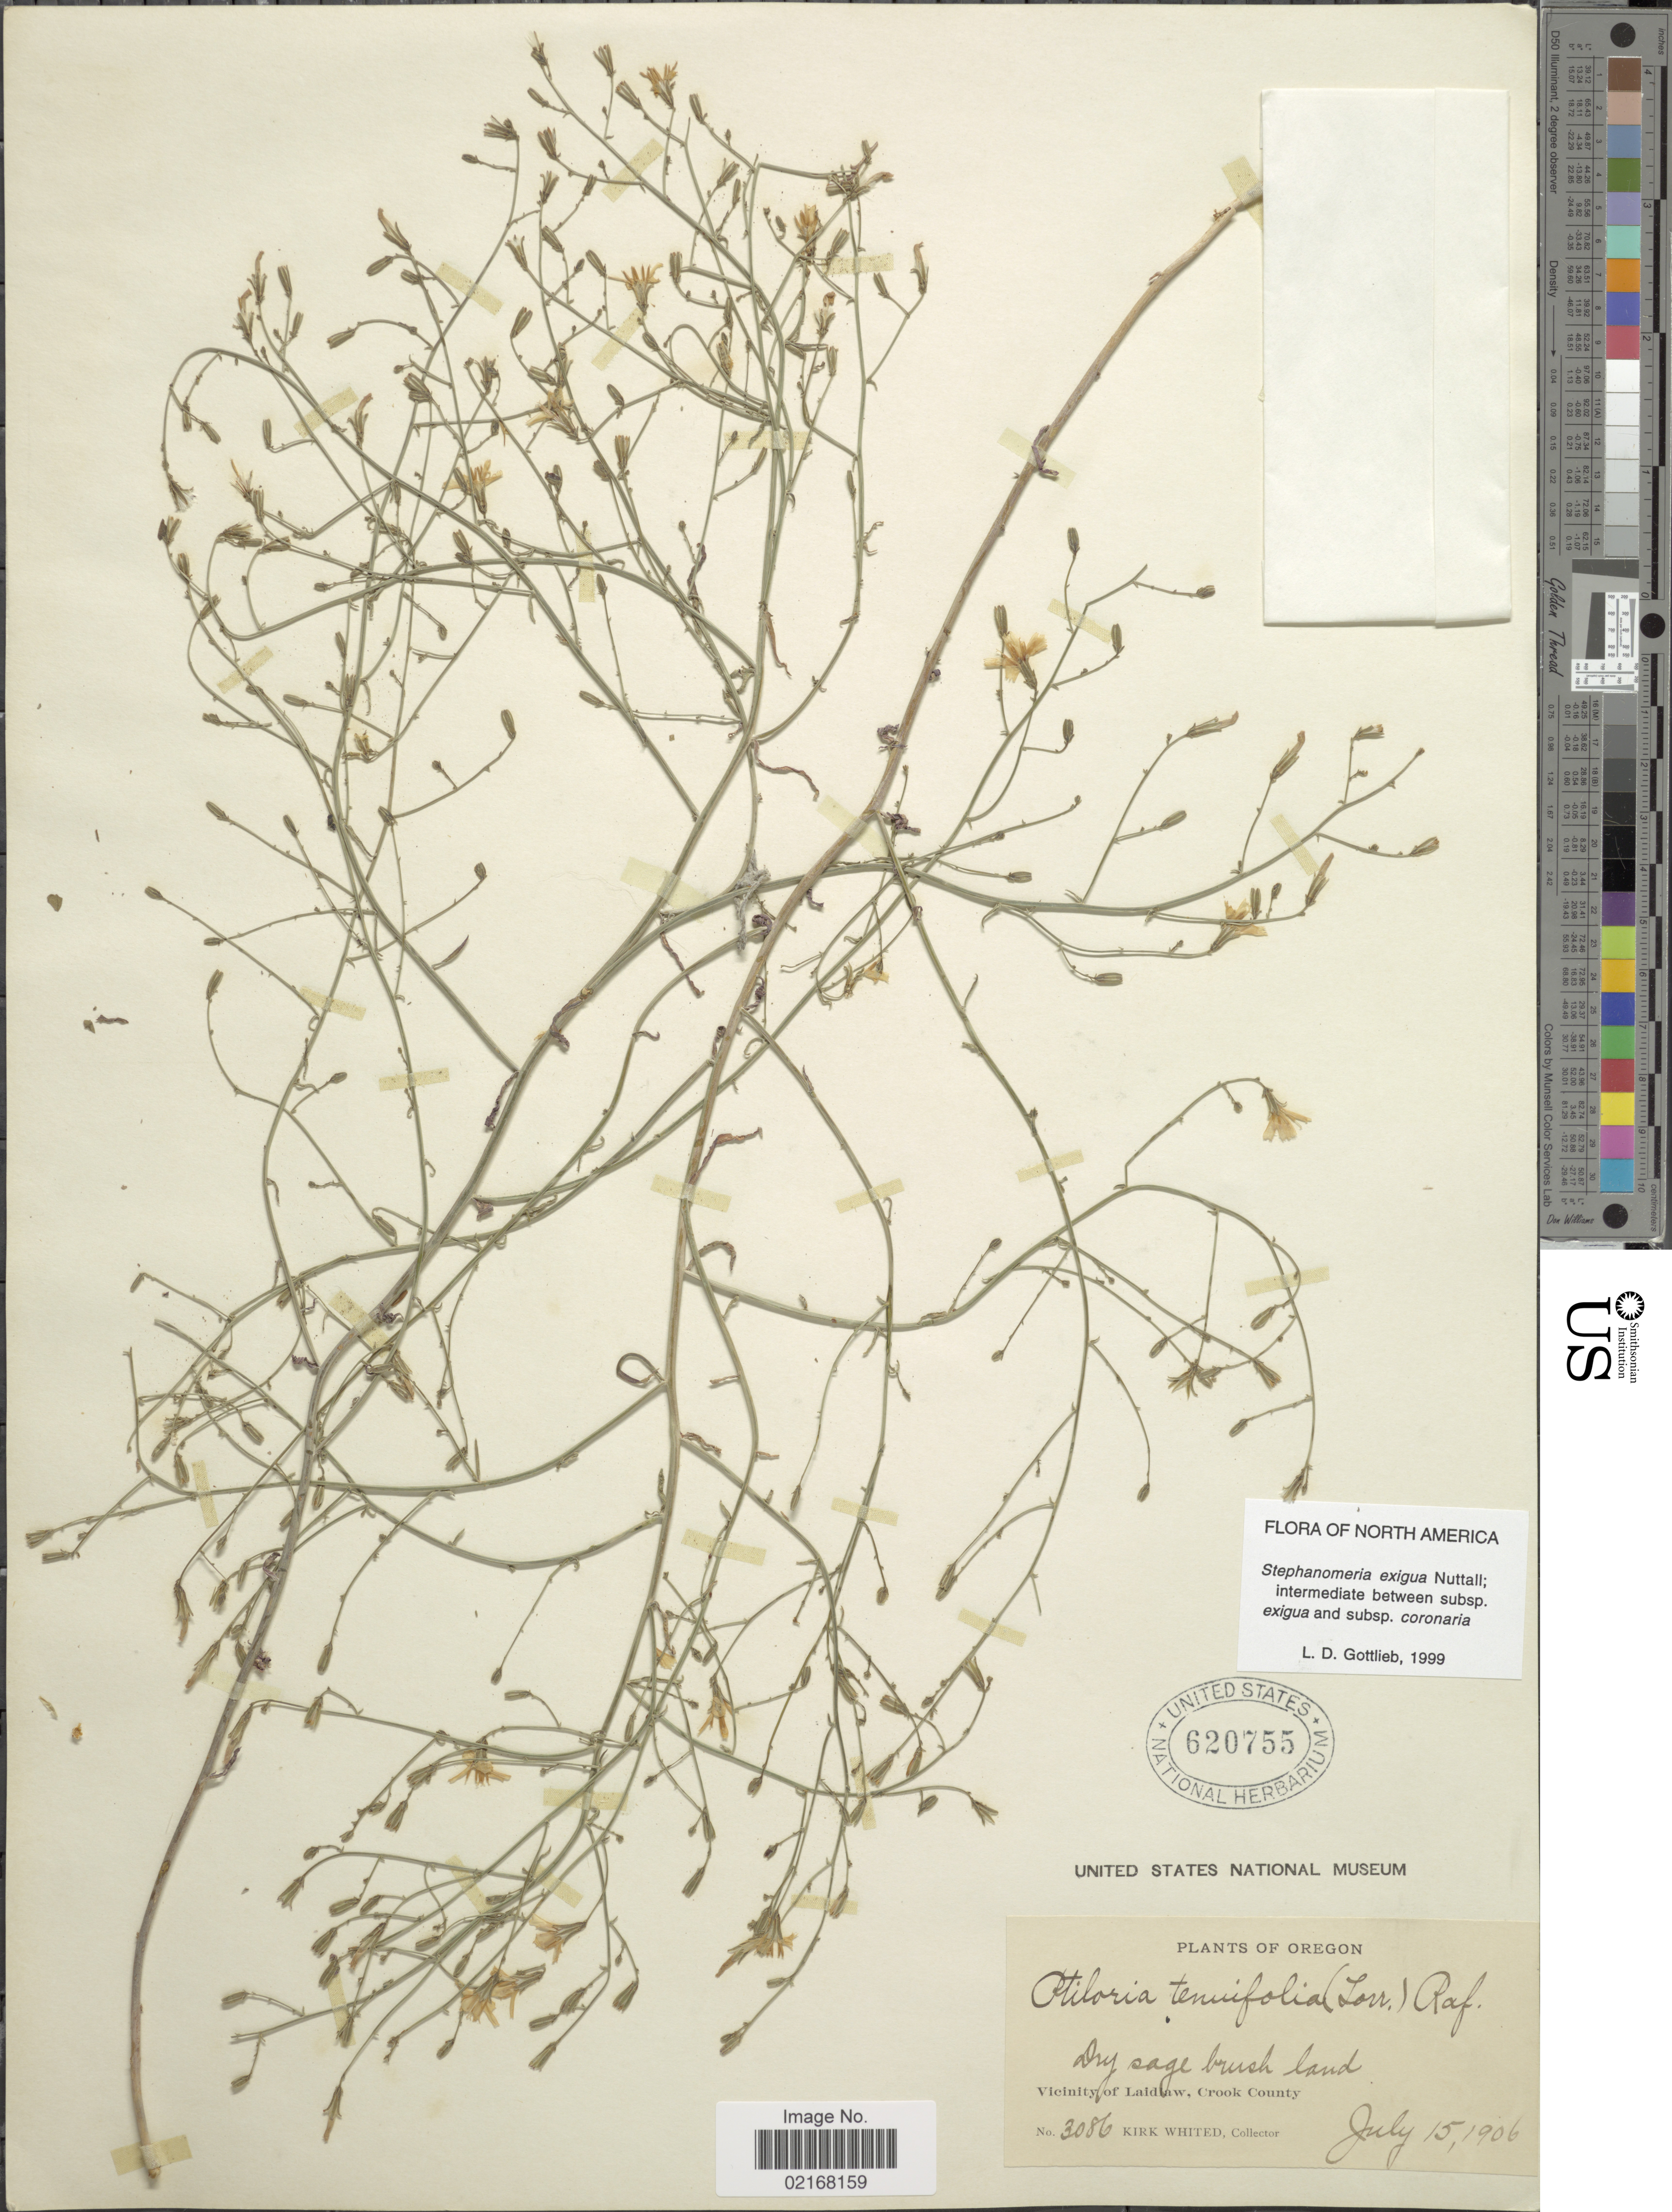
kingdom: Plantae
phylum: Tracheophyta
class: Magnoliopsida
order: Asterales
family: Asteraceae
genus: Stephanomeria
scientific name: Stephanomeria exigua subsp. coronaria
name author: (Greene) Gottlieb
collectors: K. Whited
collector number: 3086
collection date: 1906-07-15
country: United States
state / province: Oregon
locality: Dry sage brush land. Vicinity of Laidaw, Crook County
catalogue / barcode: US 620755